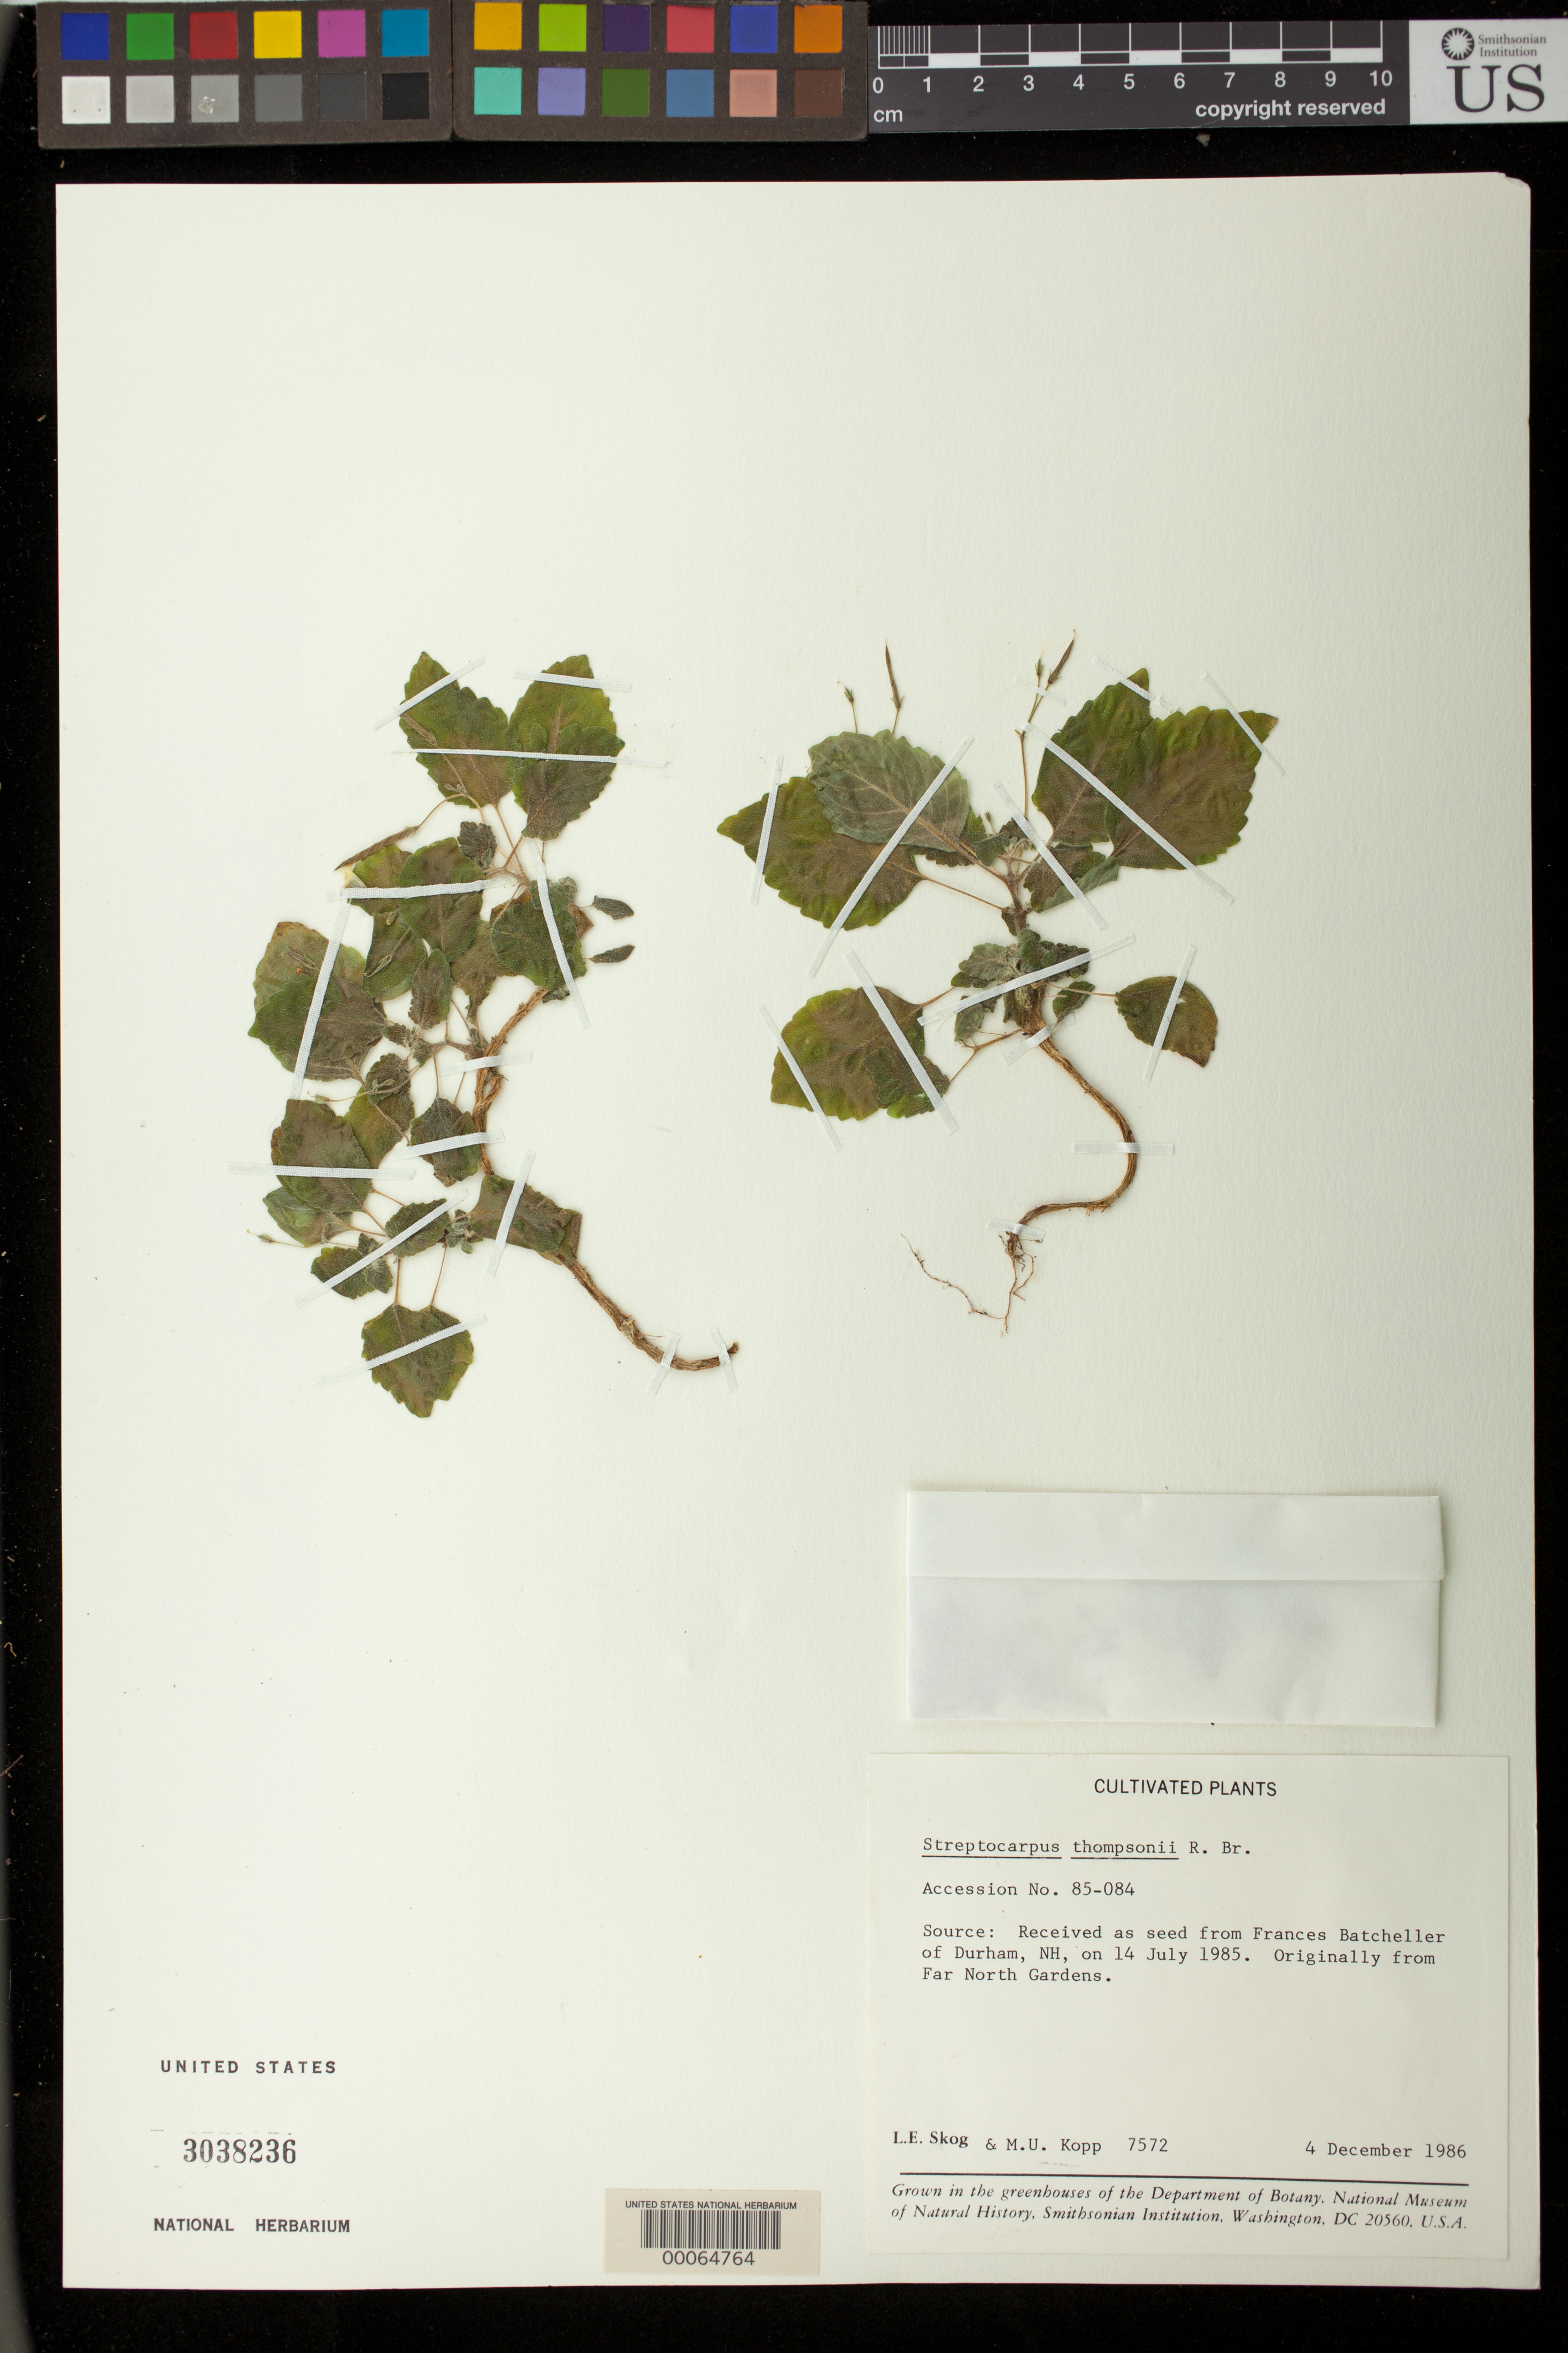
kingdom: Plantae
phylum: Tracheophyta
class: Magnoliopsida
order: Lamiales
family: Gesneriaceae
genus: Streptocarpus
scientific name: Streptocarpus thompsonii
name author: R. Br.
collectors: L. E. Skog & M. U. Kopp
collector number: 7572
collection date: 1986-12-04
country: United States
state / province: District Of Columbia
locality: Grown in the greenhouses of the Department of Botany, National Museum of Natural History, Smithsonian Institution, Washington, DC 20560, U.S.A.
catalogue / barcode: US 3038236